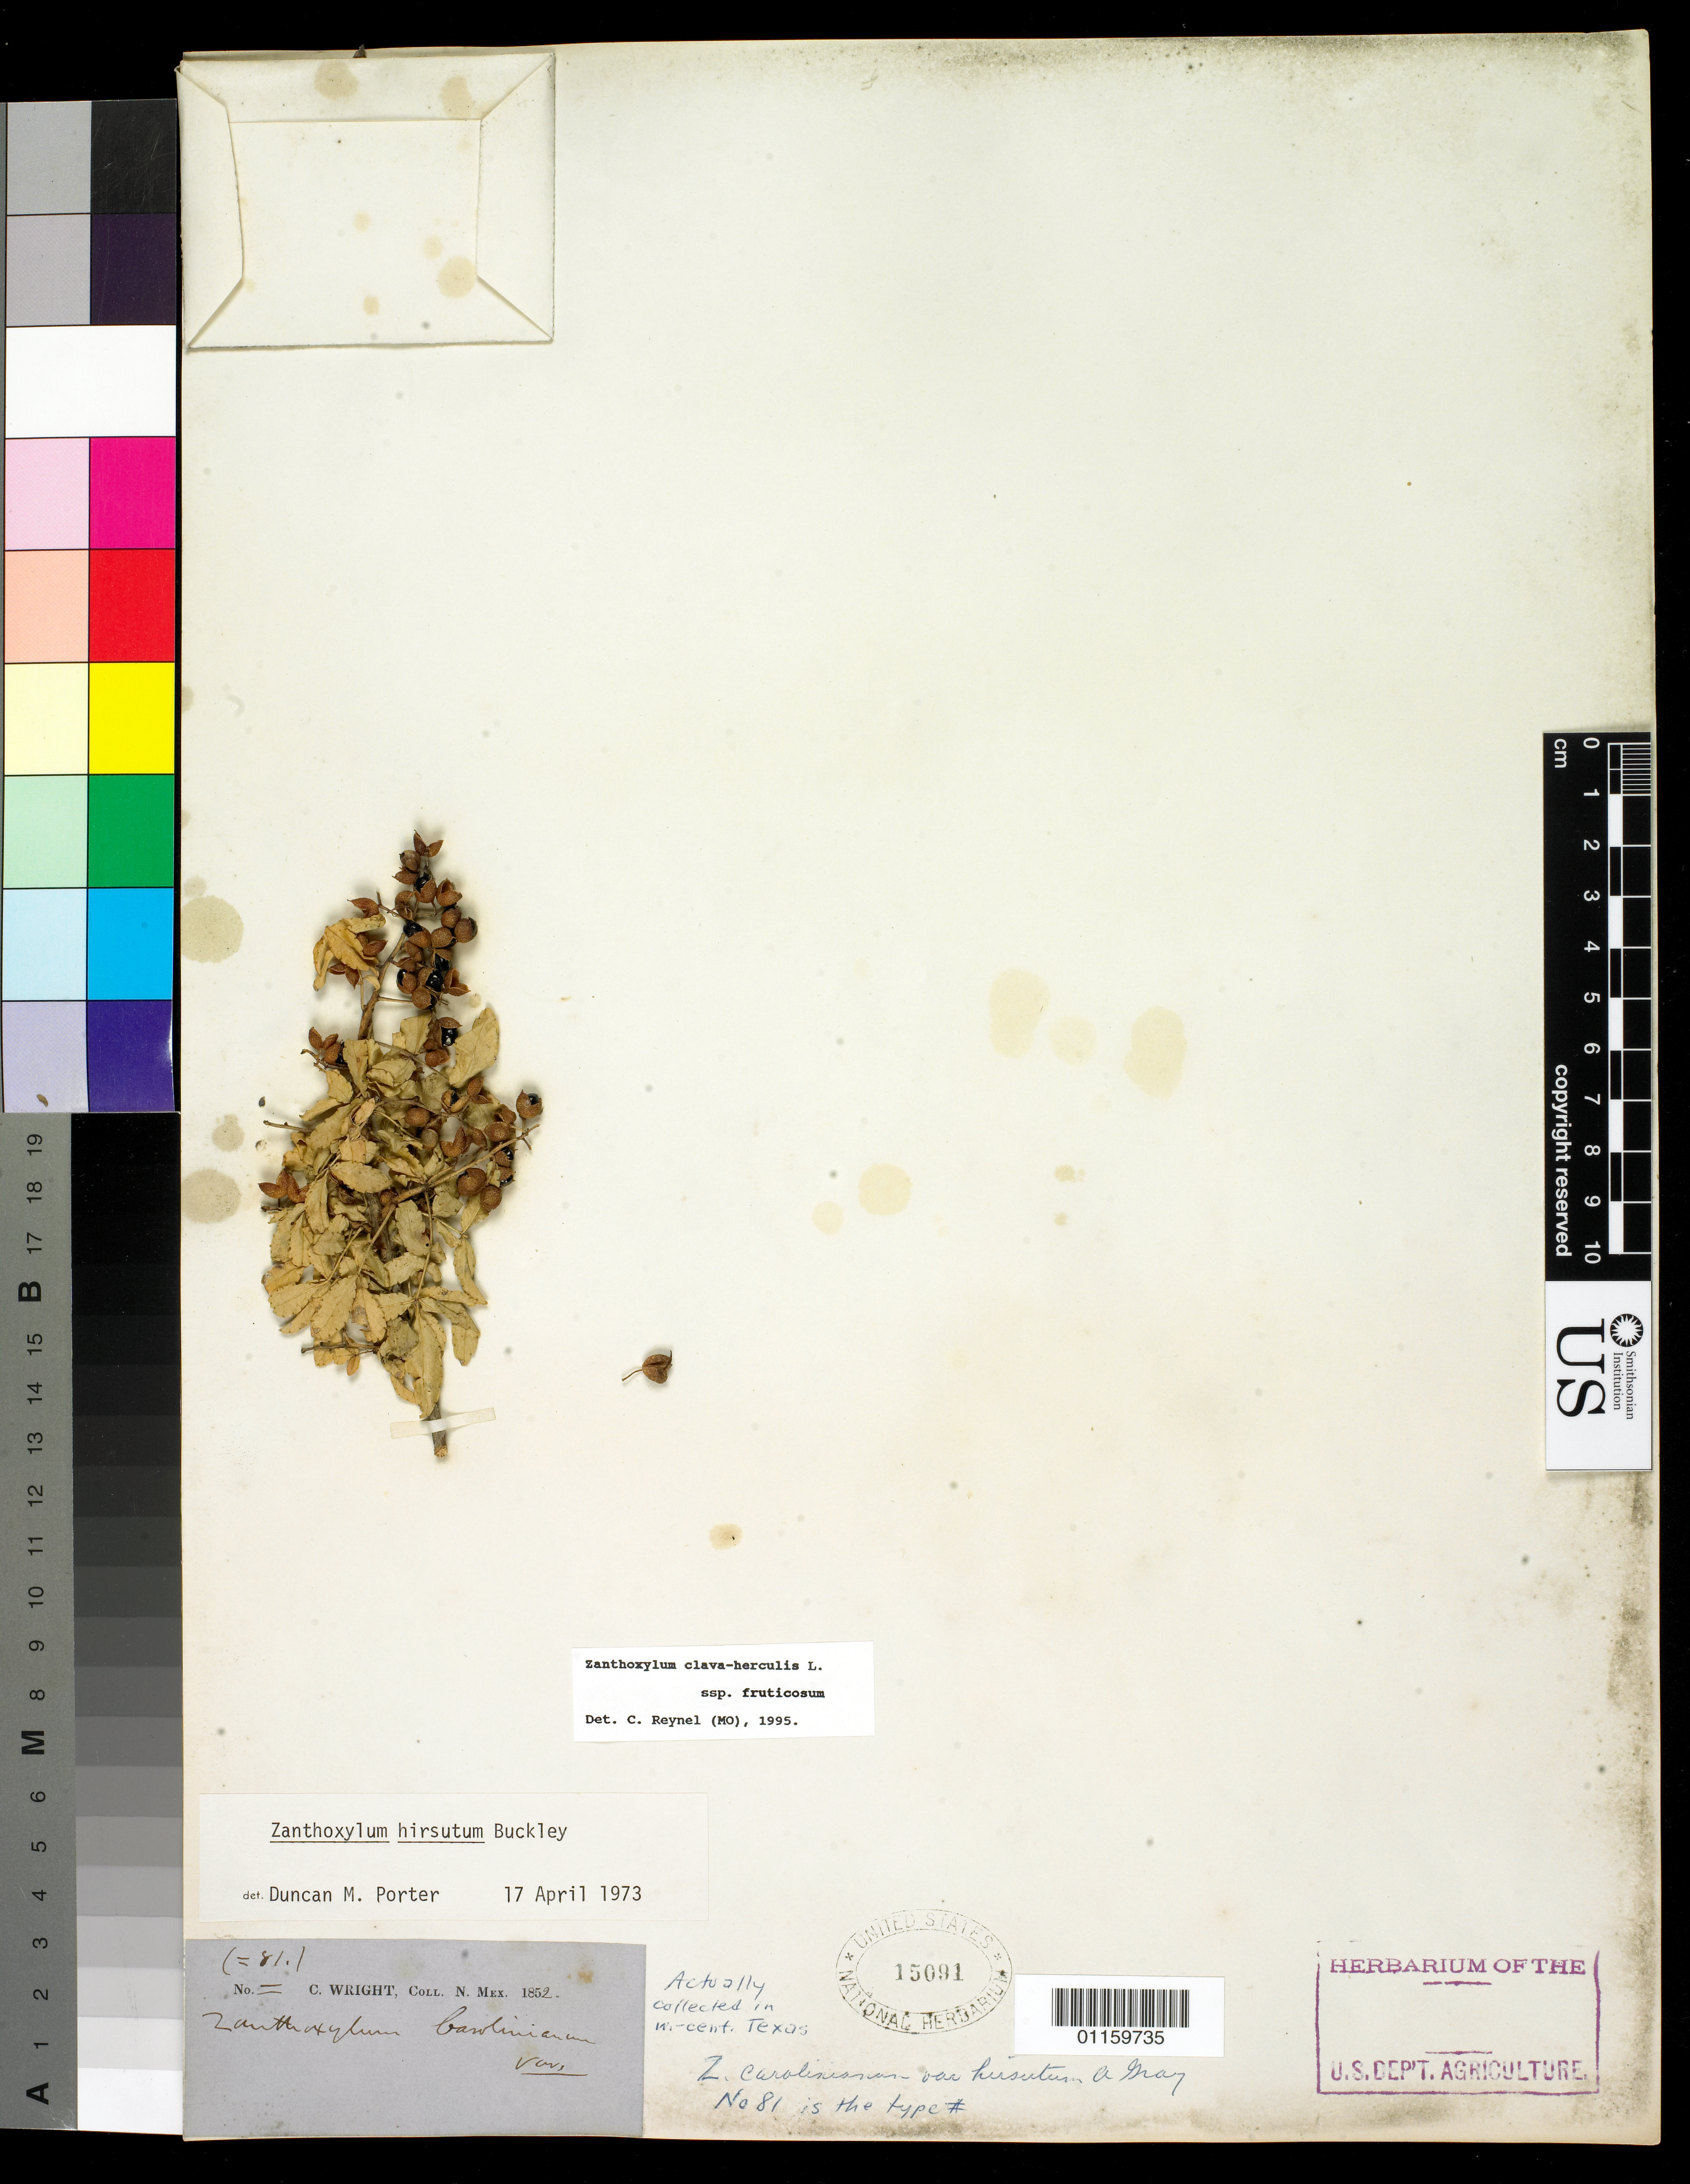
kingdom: Plantae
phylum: Tracheophyta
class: Magnoliopsida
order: Sapindales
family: Rutaceae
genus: Zanthoxylum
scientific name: Zanthoxylum clava-herculis var. fruticosum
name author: (A. Gray) S. Watson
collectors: C. Wright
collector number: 81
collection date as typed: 1852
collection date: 1852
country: United States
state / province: New Mexico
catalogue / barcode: US 15091